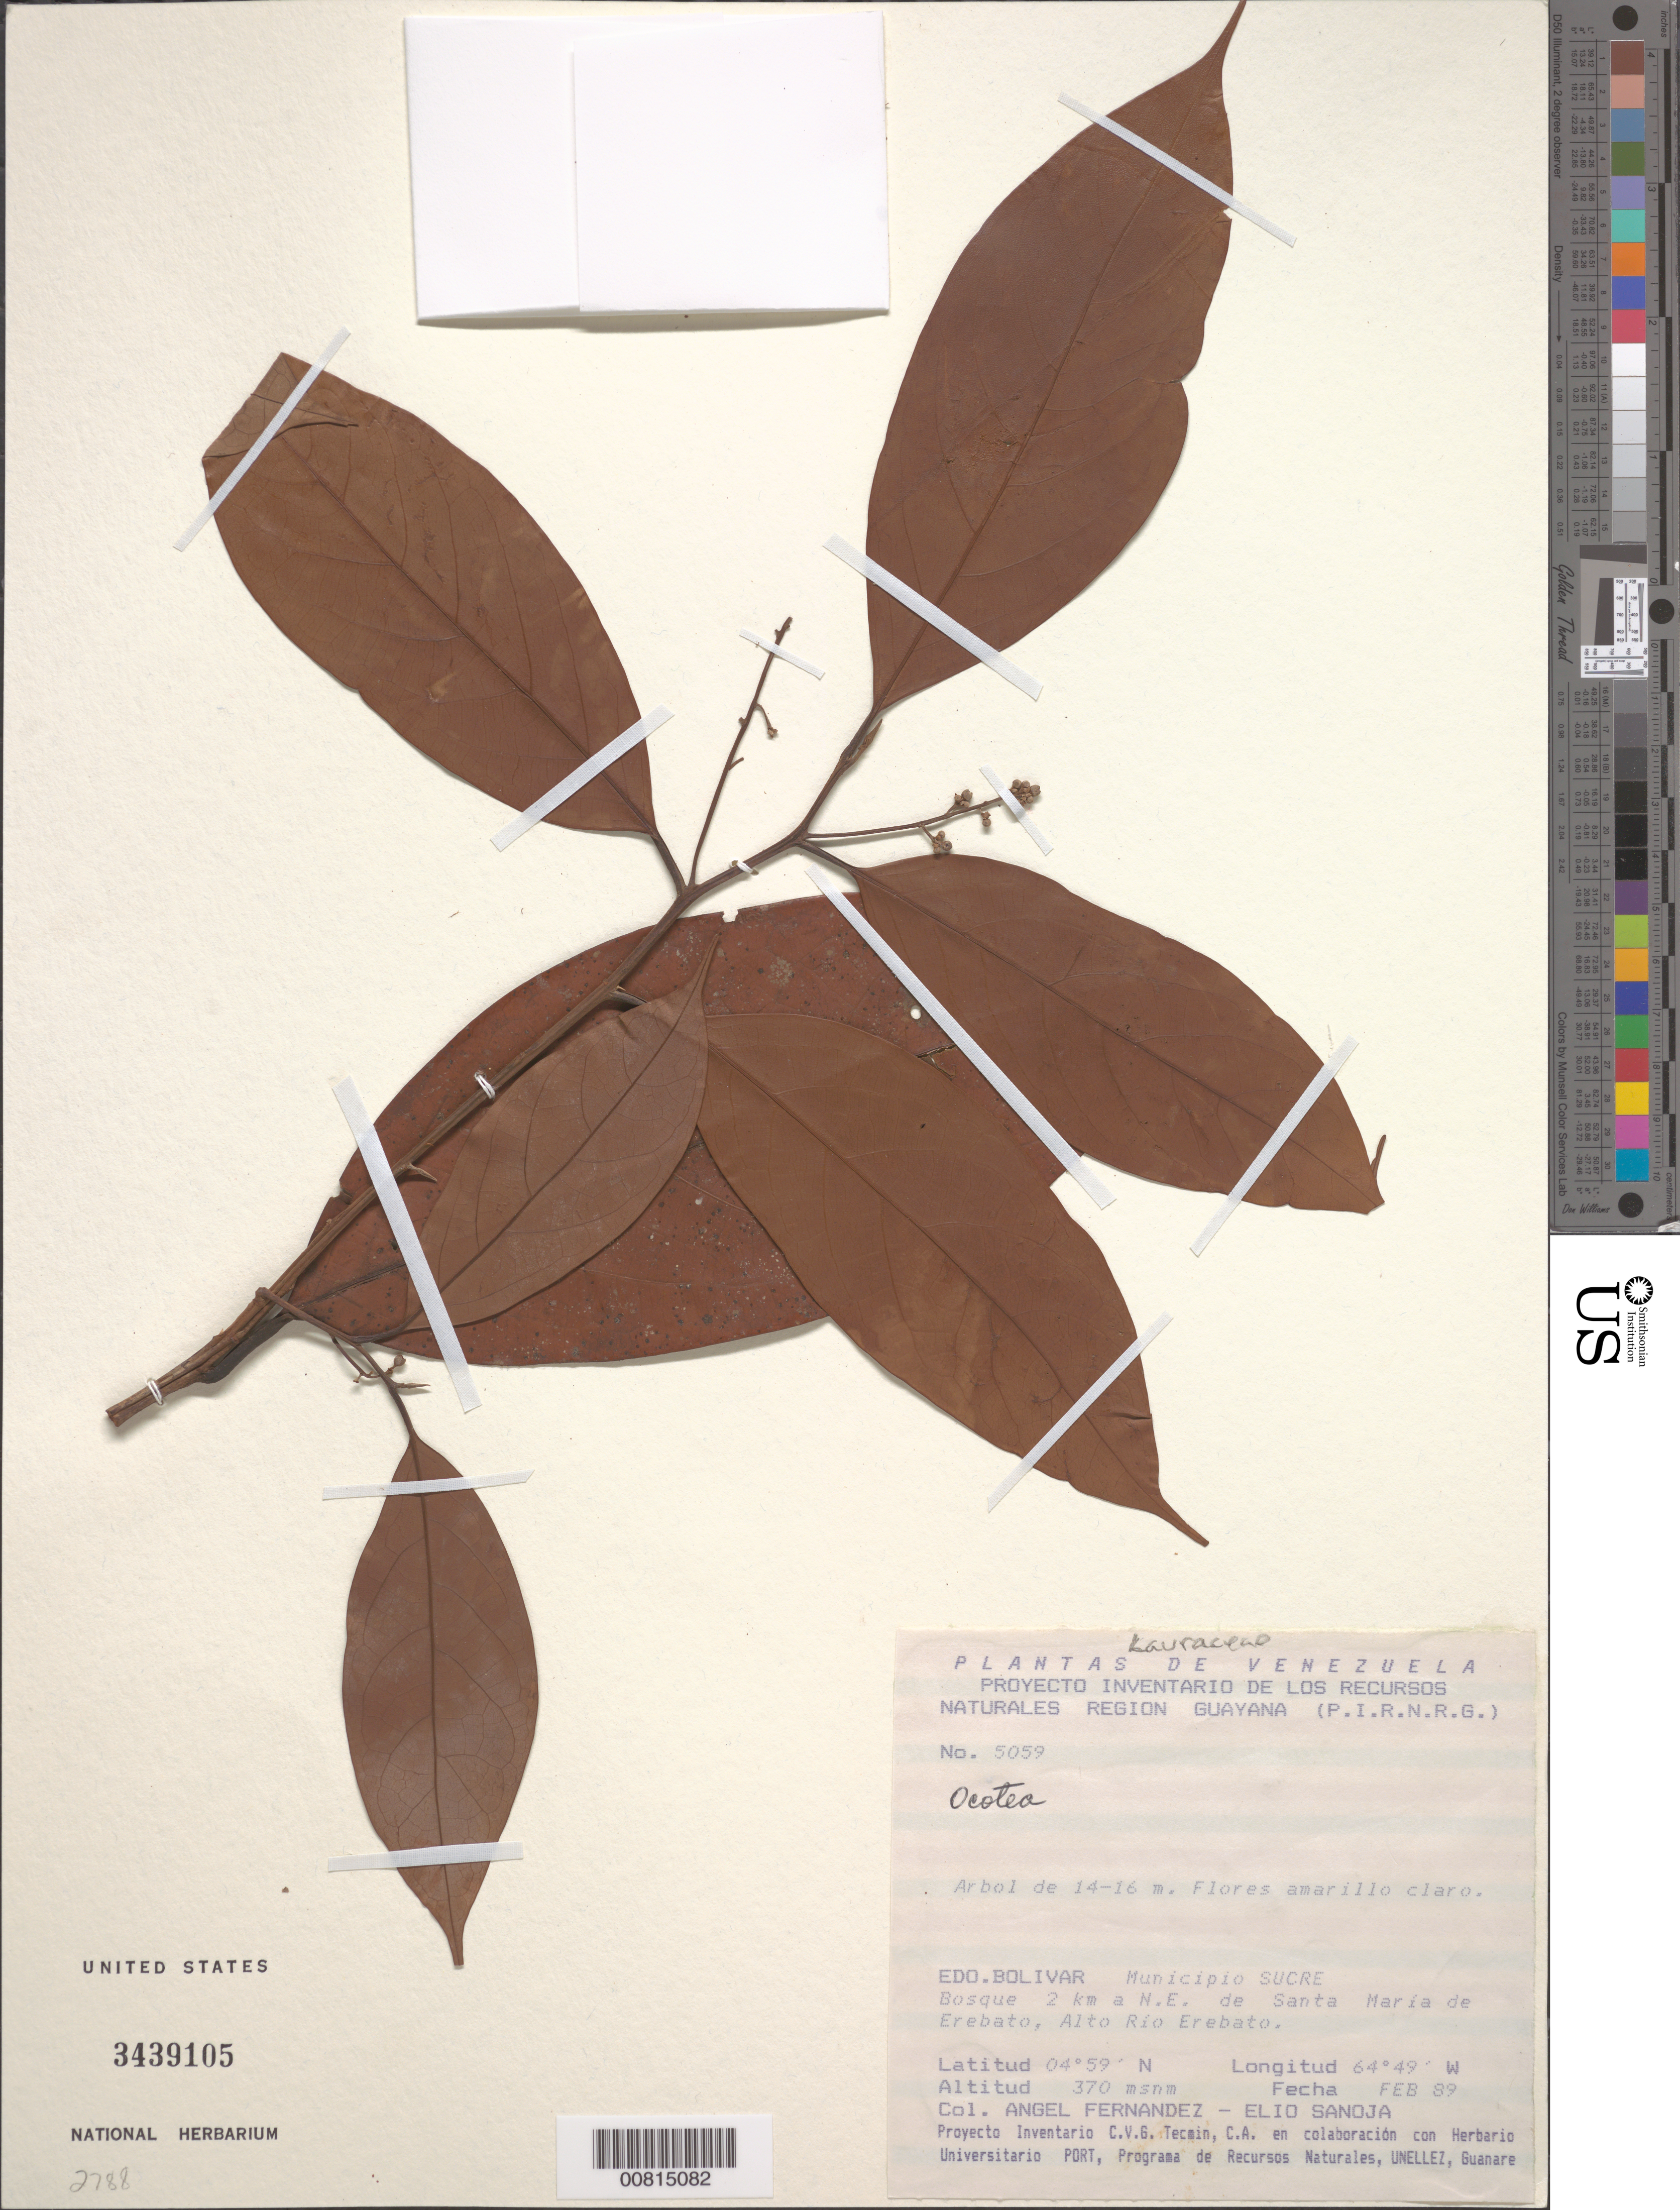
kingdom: Plantae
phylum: Tracheophyta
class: Magnoliopsida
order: Laurales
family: Lauraceae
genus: Ocotea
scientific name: Ocotea sp.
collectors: A. Fernández & E. Sanoja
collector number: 5059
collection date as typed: Feb-89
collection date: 1989-02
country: Venezuela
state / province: Bolívar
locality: Mun. Sucre, 2 km NE de Santa María de Erebato, Alto Río Erebato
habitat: Bosque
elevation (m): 370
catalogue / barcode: US 3439105